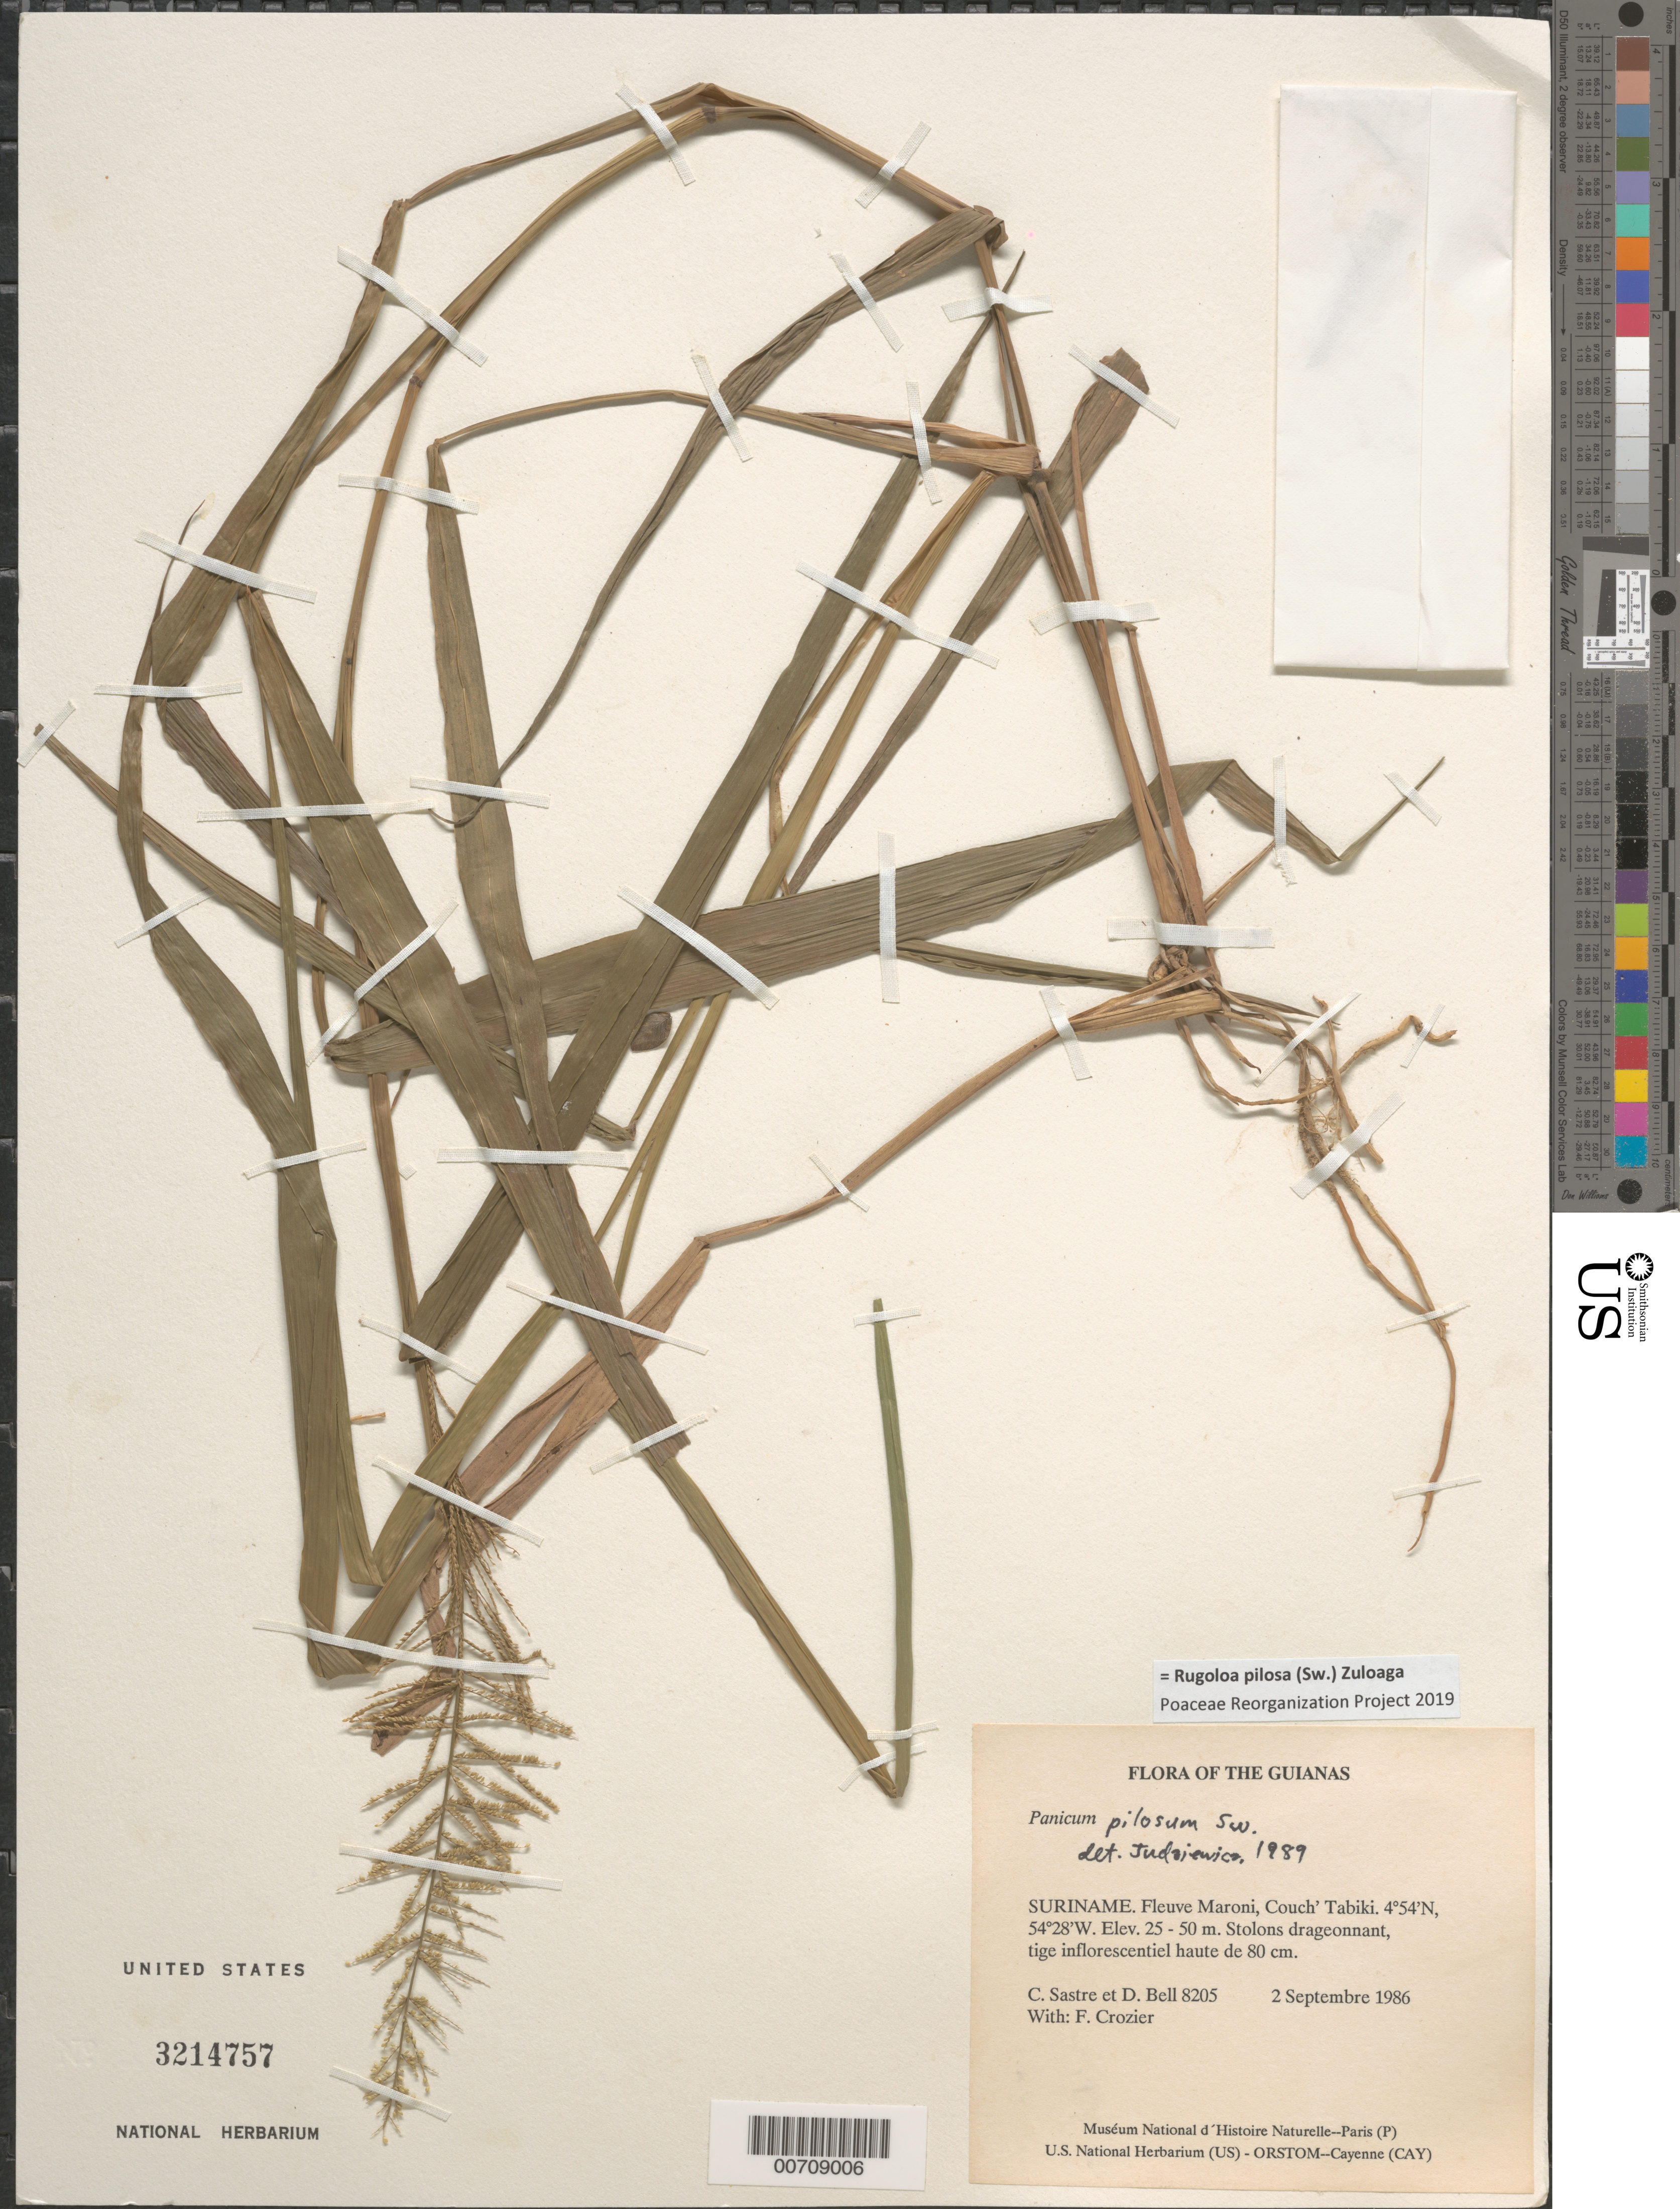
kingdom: Plantae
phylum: Tracheophyta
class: Liliopsida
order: Poales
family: Poaceae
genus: Panicum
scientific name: Panicum pilosum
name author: Sw.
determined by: Judziewicz, E. J.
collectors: C. H. L. Sastre, D. A. Bell & F. Crozier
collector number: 8205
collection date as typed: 2 September 1986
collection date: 1986-09-02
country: Suriname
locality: Fleuve Maroni, Couch' Tabiki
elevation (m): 25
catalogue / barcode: US 3214757